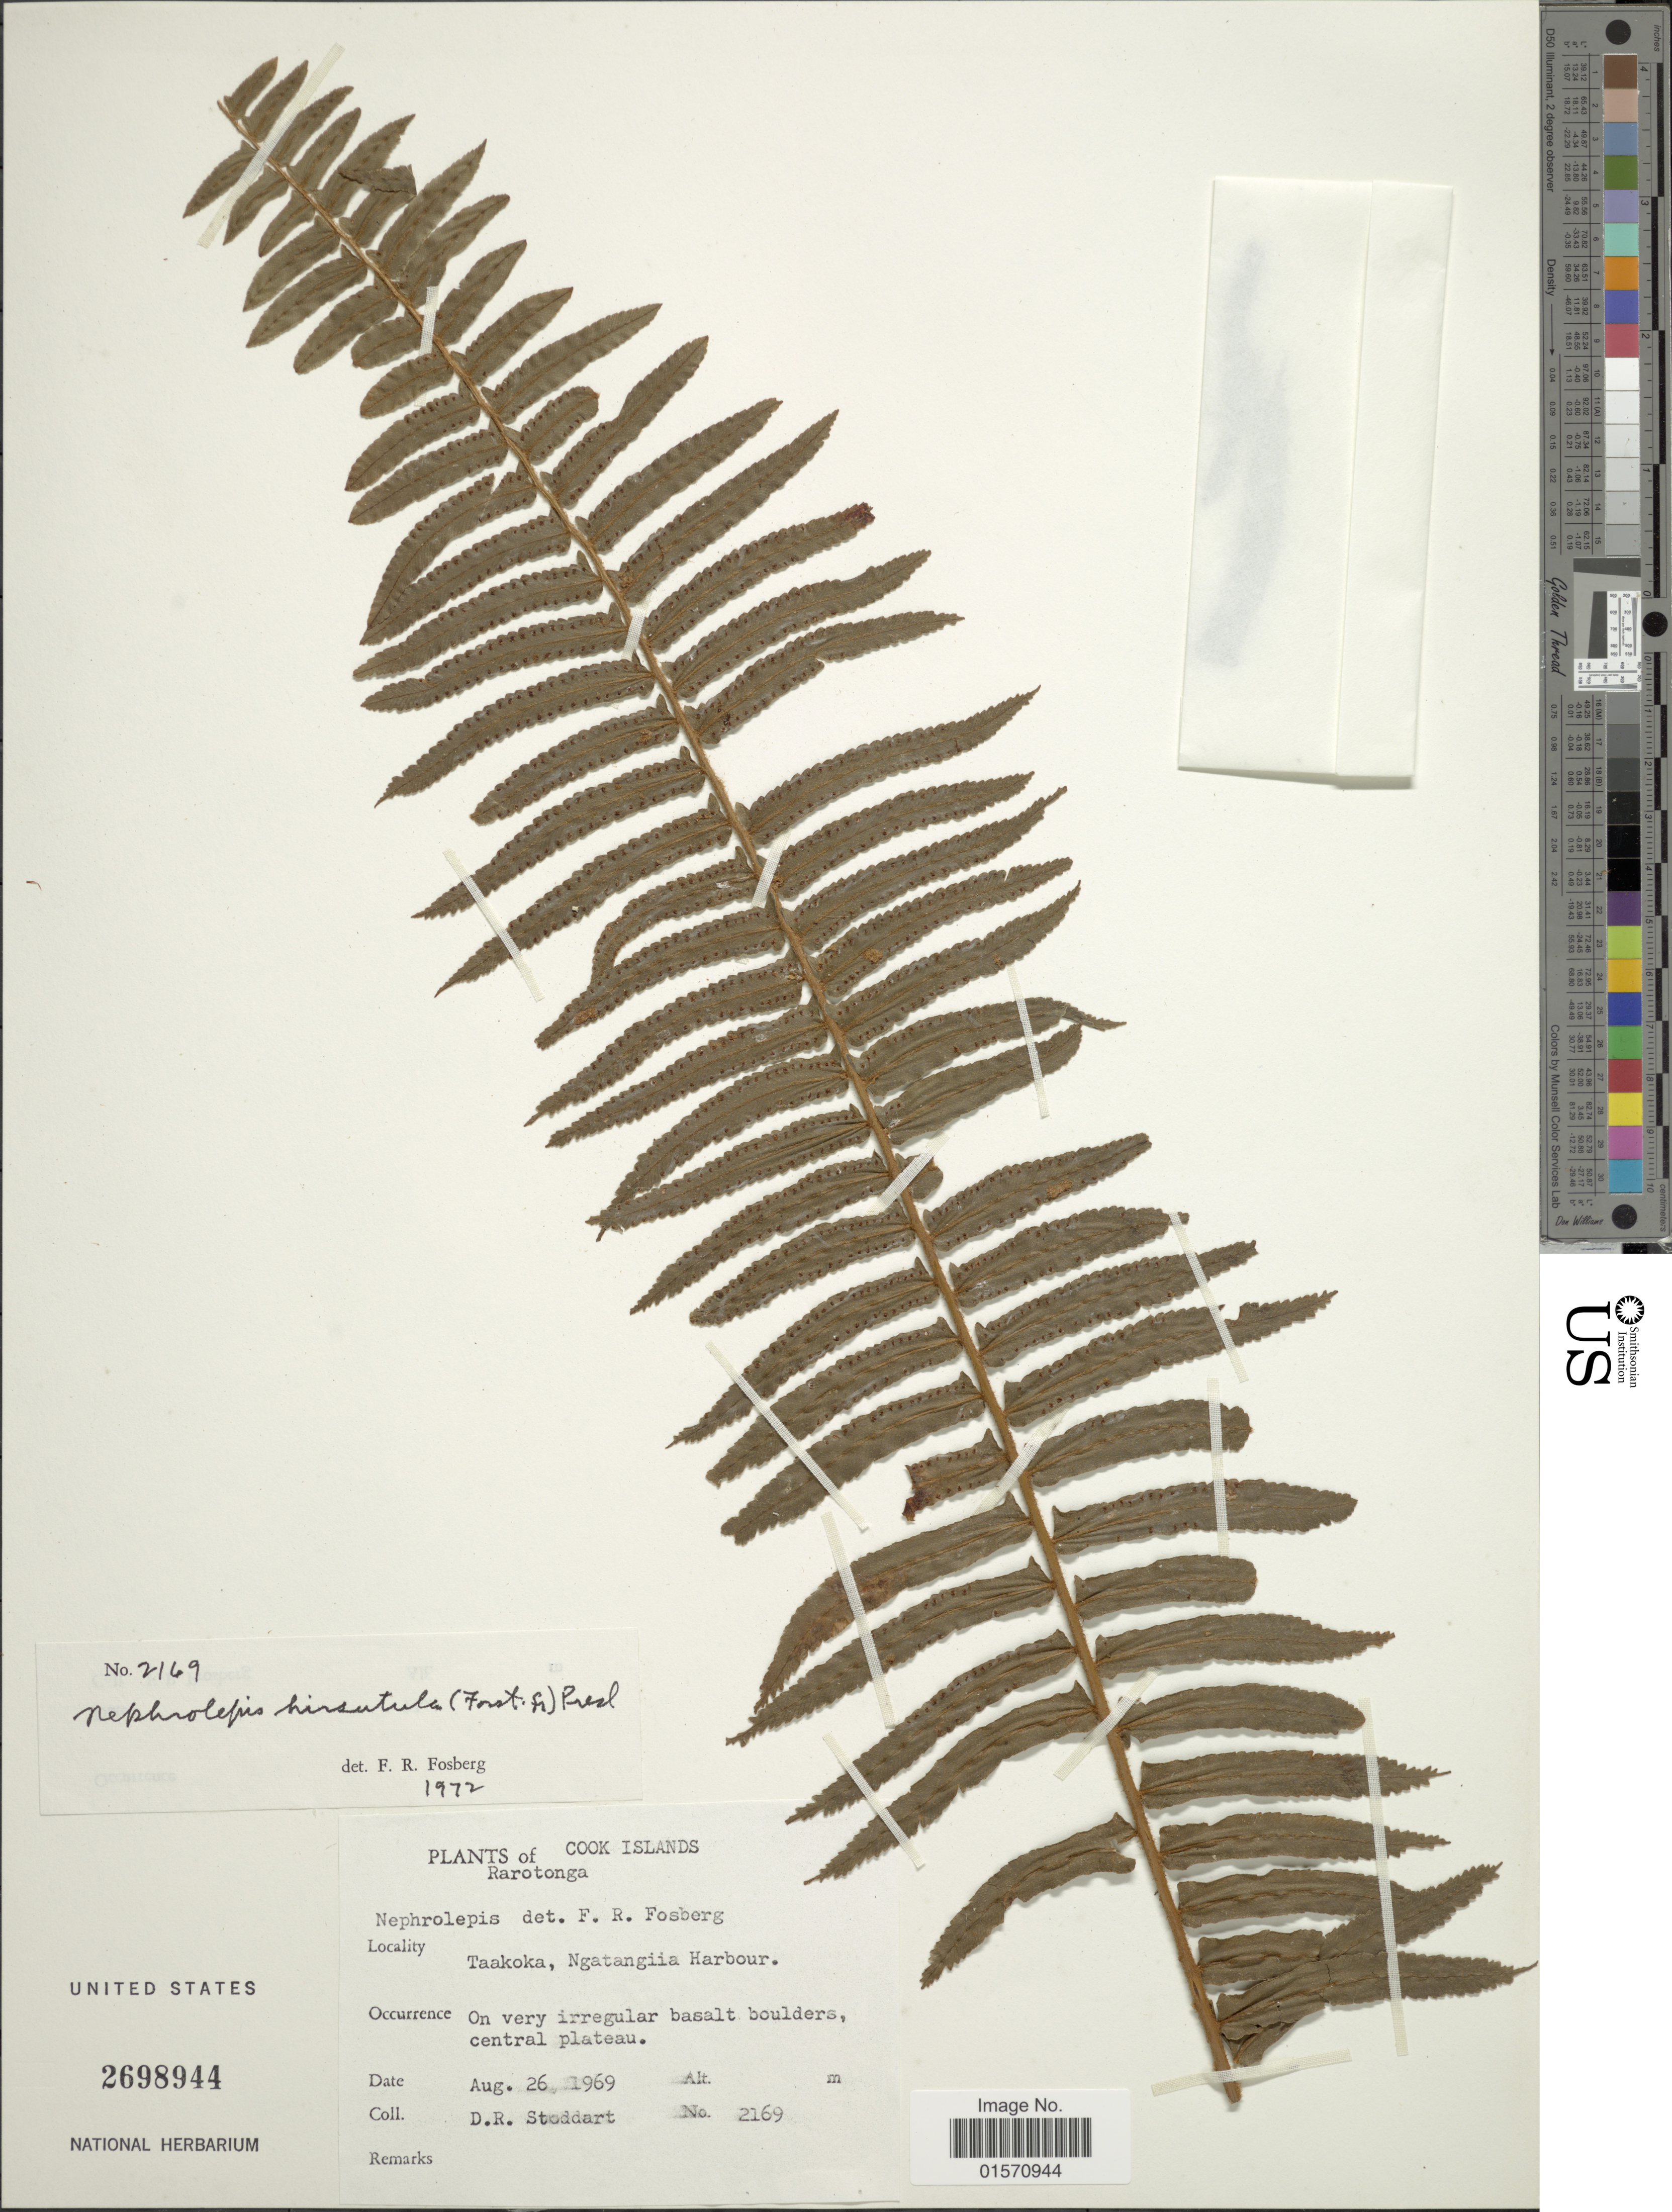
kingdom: Plantae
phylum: Tracheophyta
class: Polypodiopsida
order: Polypodiales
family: Nephrolepidaceae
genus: Nephrolepis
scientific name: Nephrolepis hirsutula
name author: (G. Forst.) C. Presl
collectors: D. R. Stoddart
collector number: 2169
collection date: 1969-08-26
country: Cook Islands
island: Rarotonga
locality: Rarotonga. Taakoka, Ngatangiia Harbour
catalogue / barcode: US 2698944